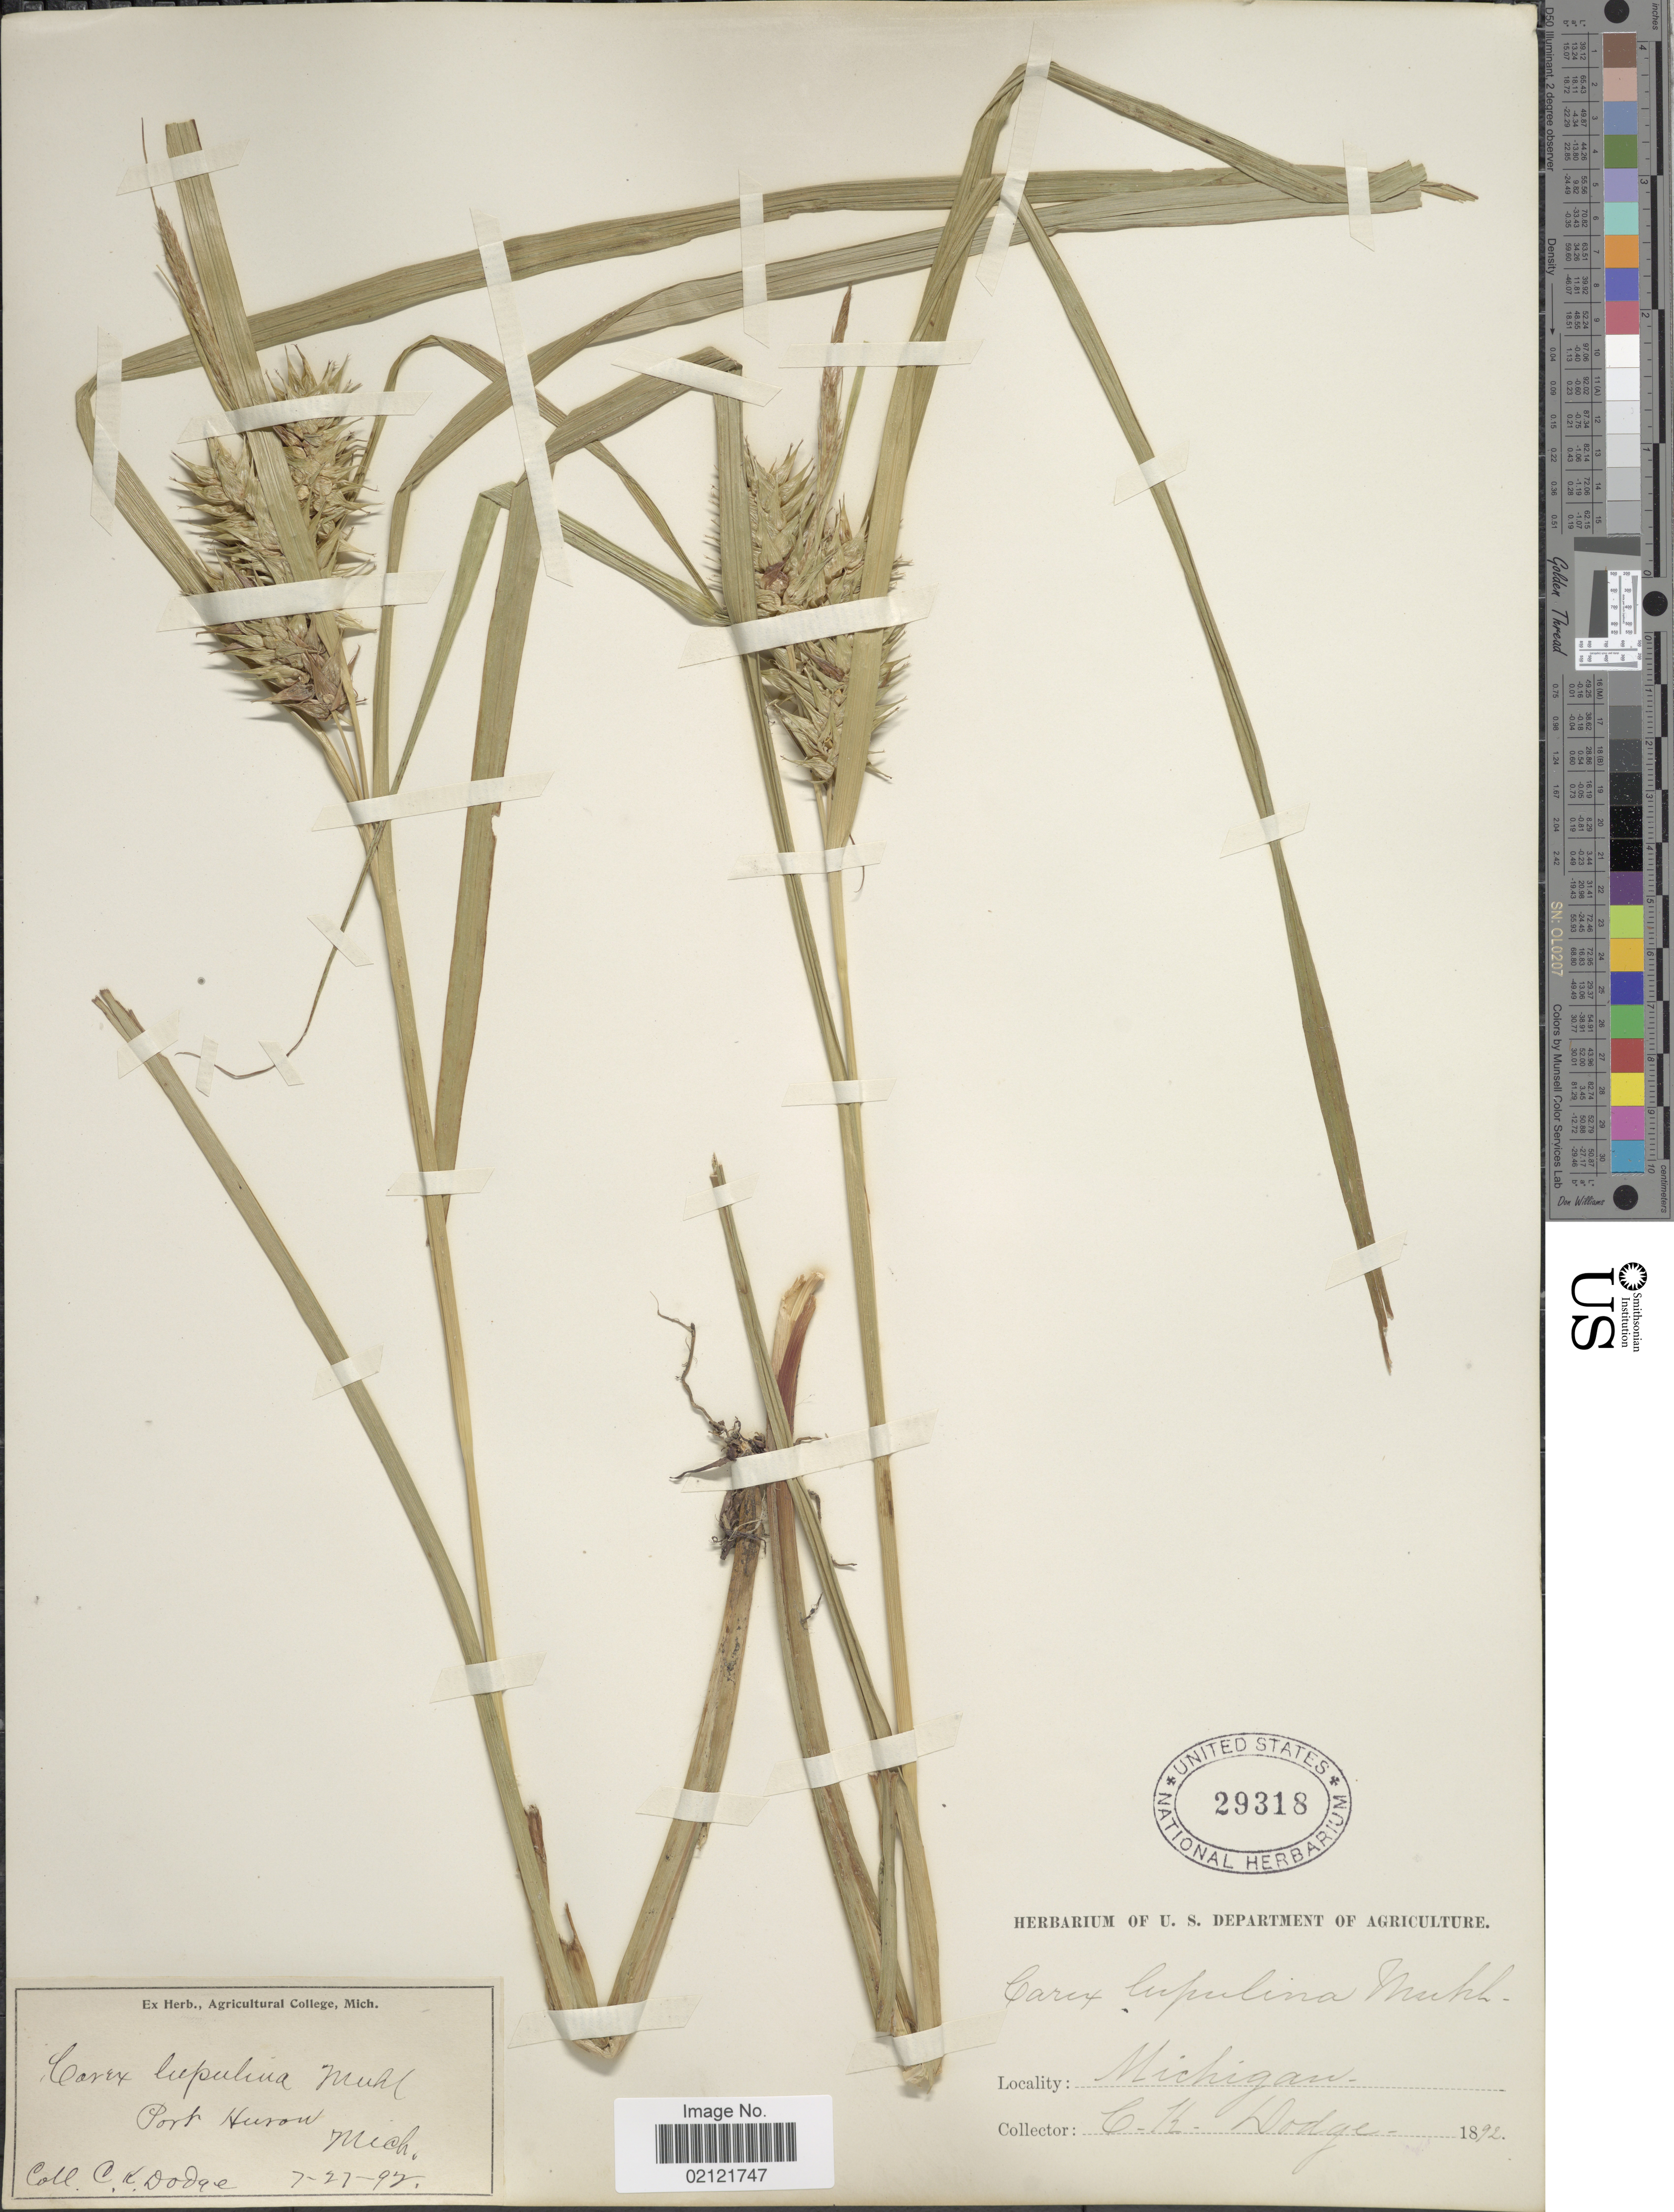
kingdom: Plantae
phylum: Tracheophyta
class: Liliopsida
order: Poales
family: Cyperaceae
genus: Carex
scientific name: Carex lupulina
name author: Muhl. ex Willd.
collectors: C. Dodge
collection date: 1892-07-27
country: United States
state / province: Michigan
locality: Port Huron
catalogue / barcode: US 29318